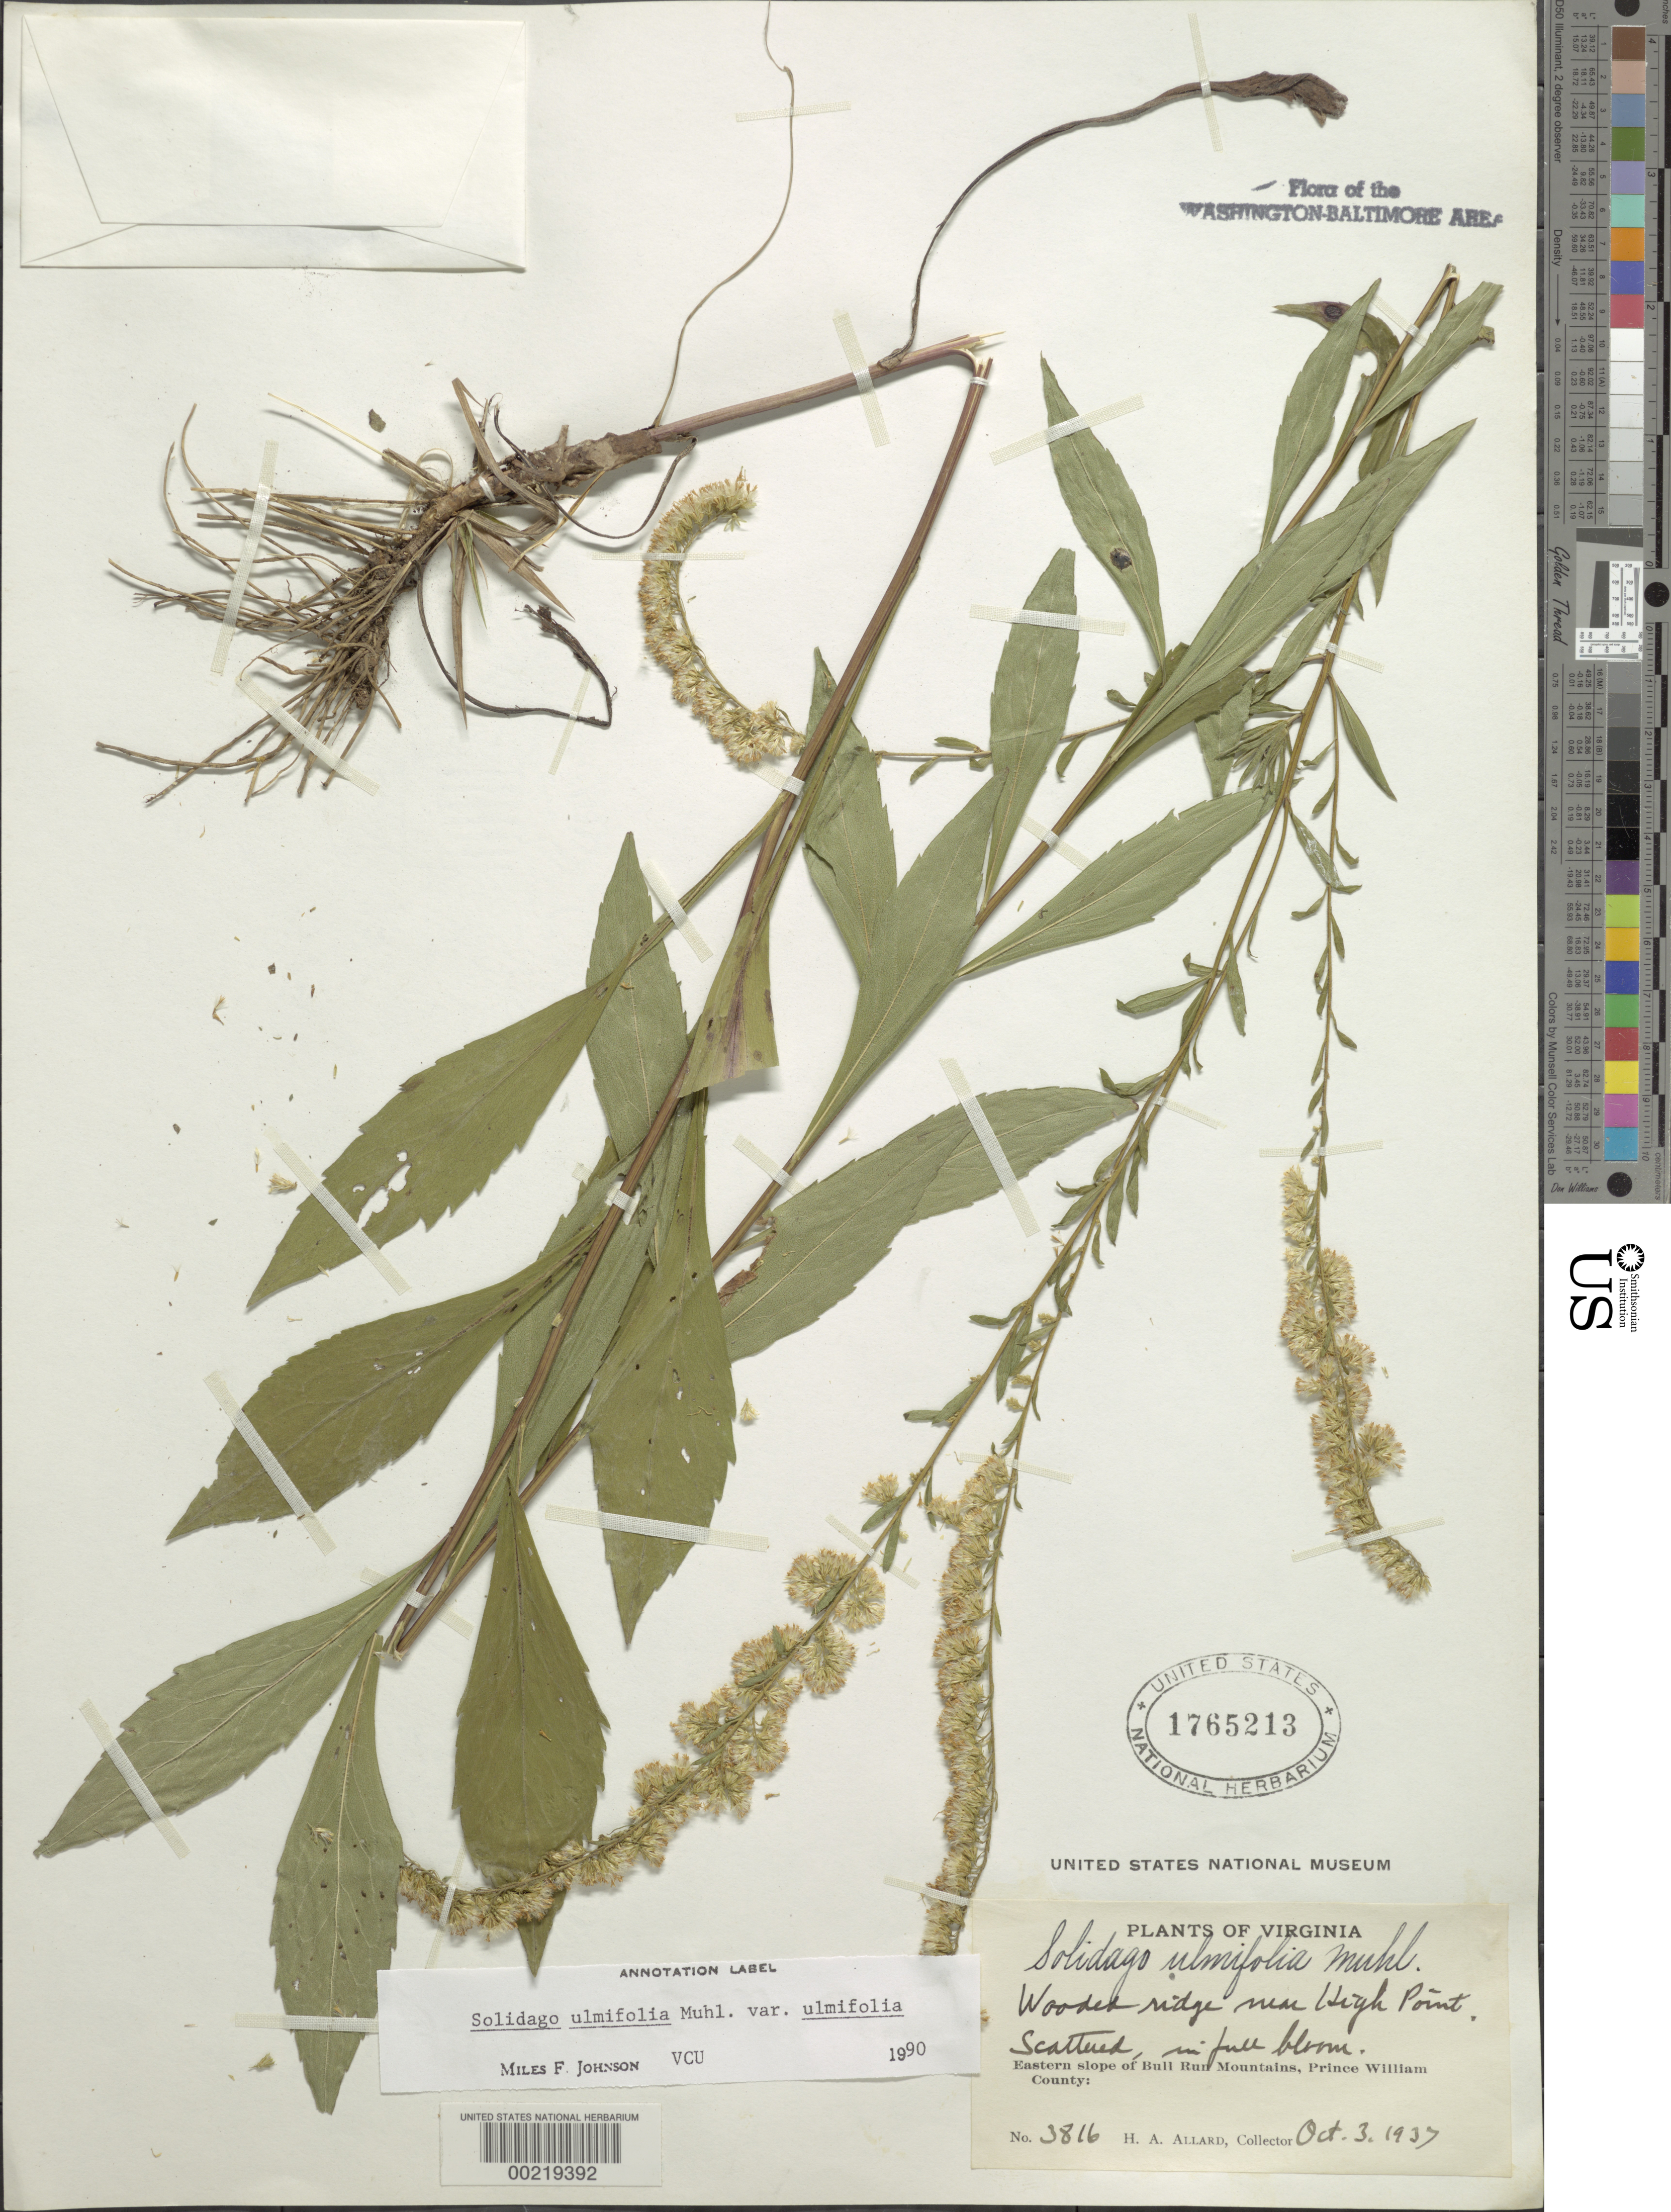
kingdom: Plantae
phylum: Tracheophyta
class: Magnoliopsida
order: Asterales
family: Asteraceae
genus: Solidago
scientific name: Solidago ulmifolia var. ulmifolia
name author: Muhl.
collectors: H. A. Allard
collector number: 3816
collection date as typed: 03 Oct 1937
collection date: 1937-10-03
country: United States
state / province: Virginia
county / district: Prince William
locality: Near High Point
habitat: Wooded ridge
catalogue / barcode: US 1765213